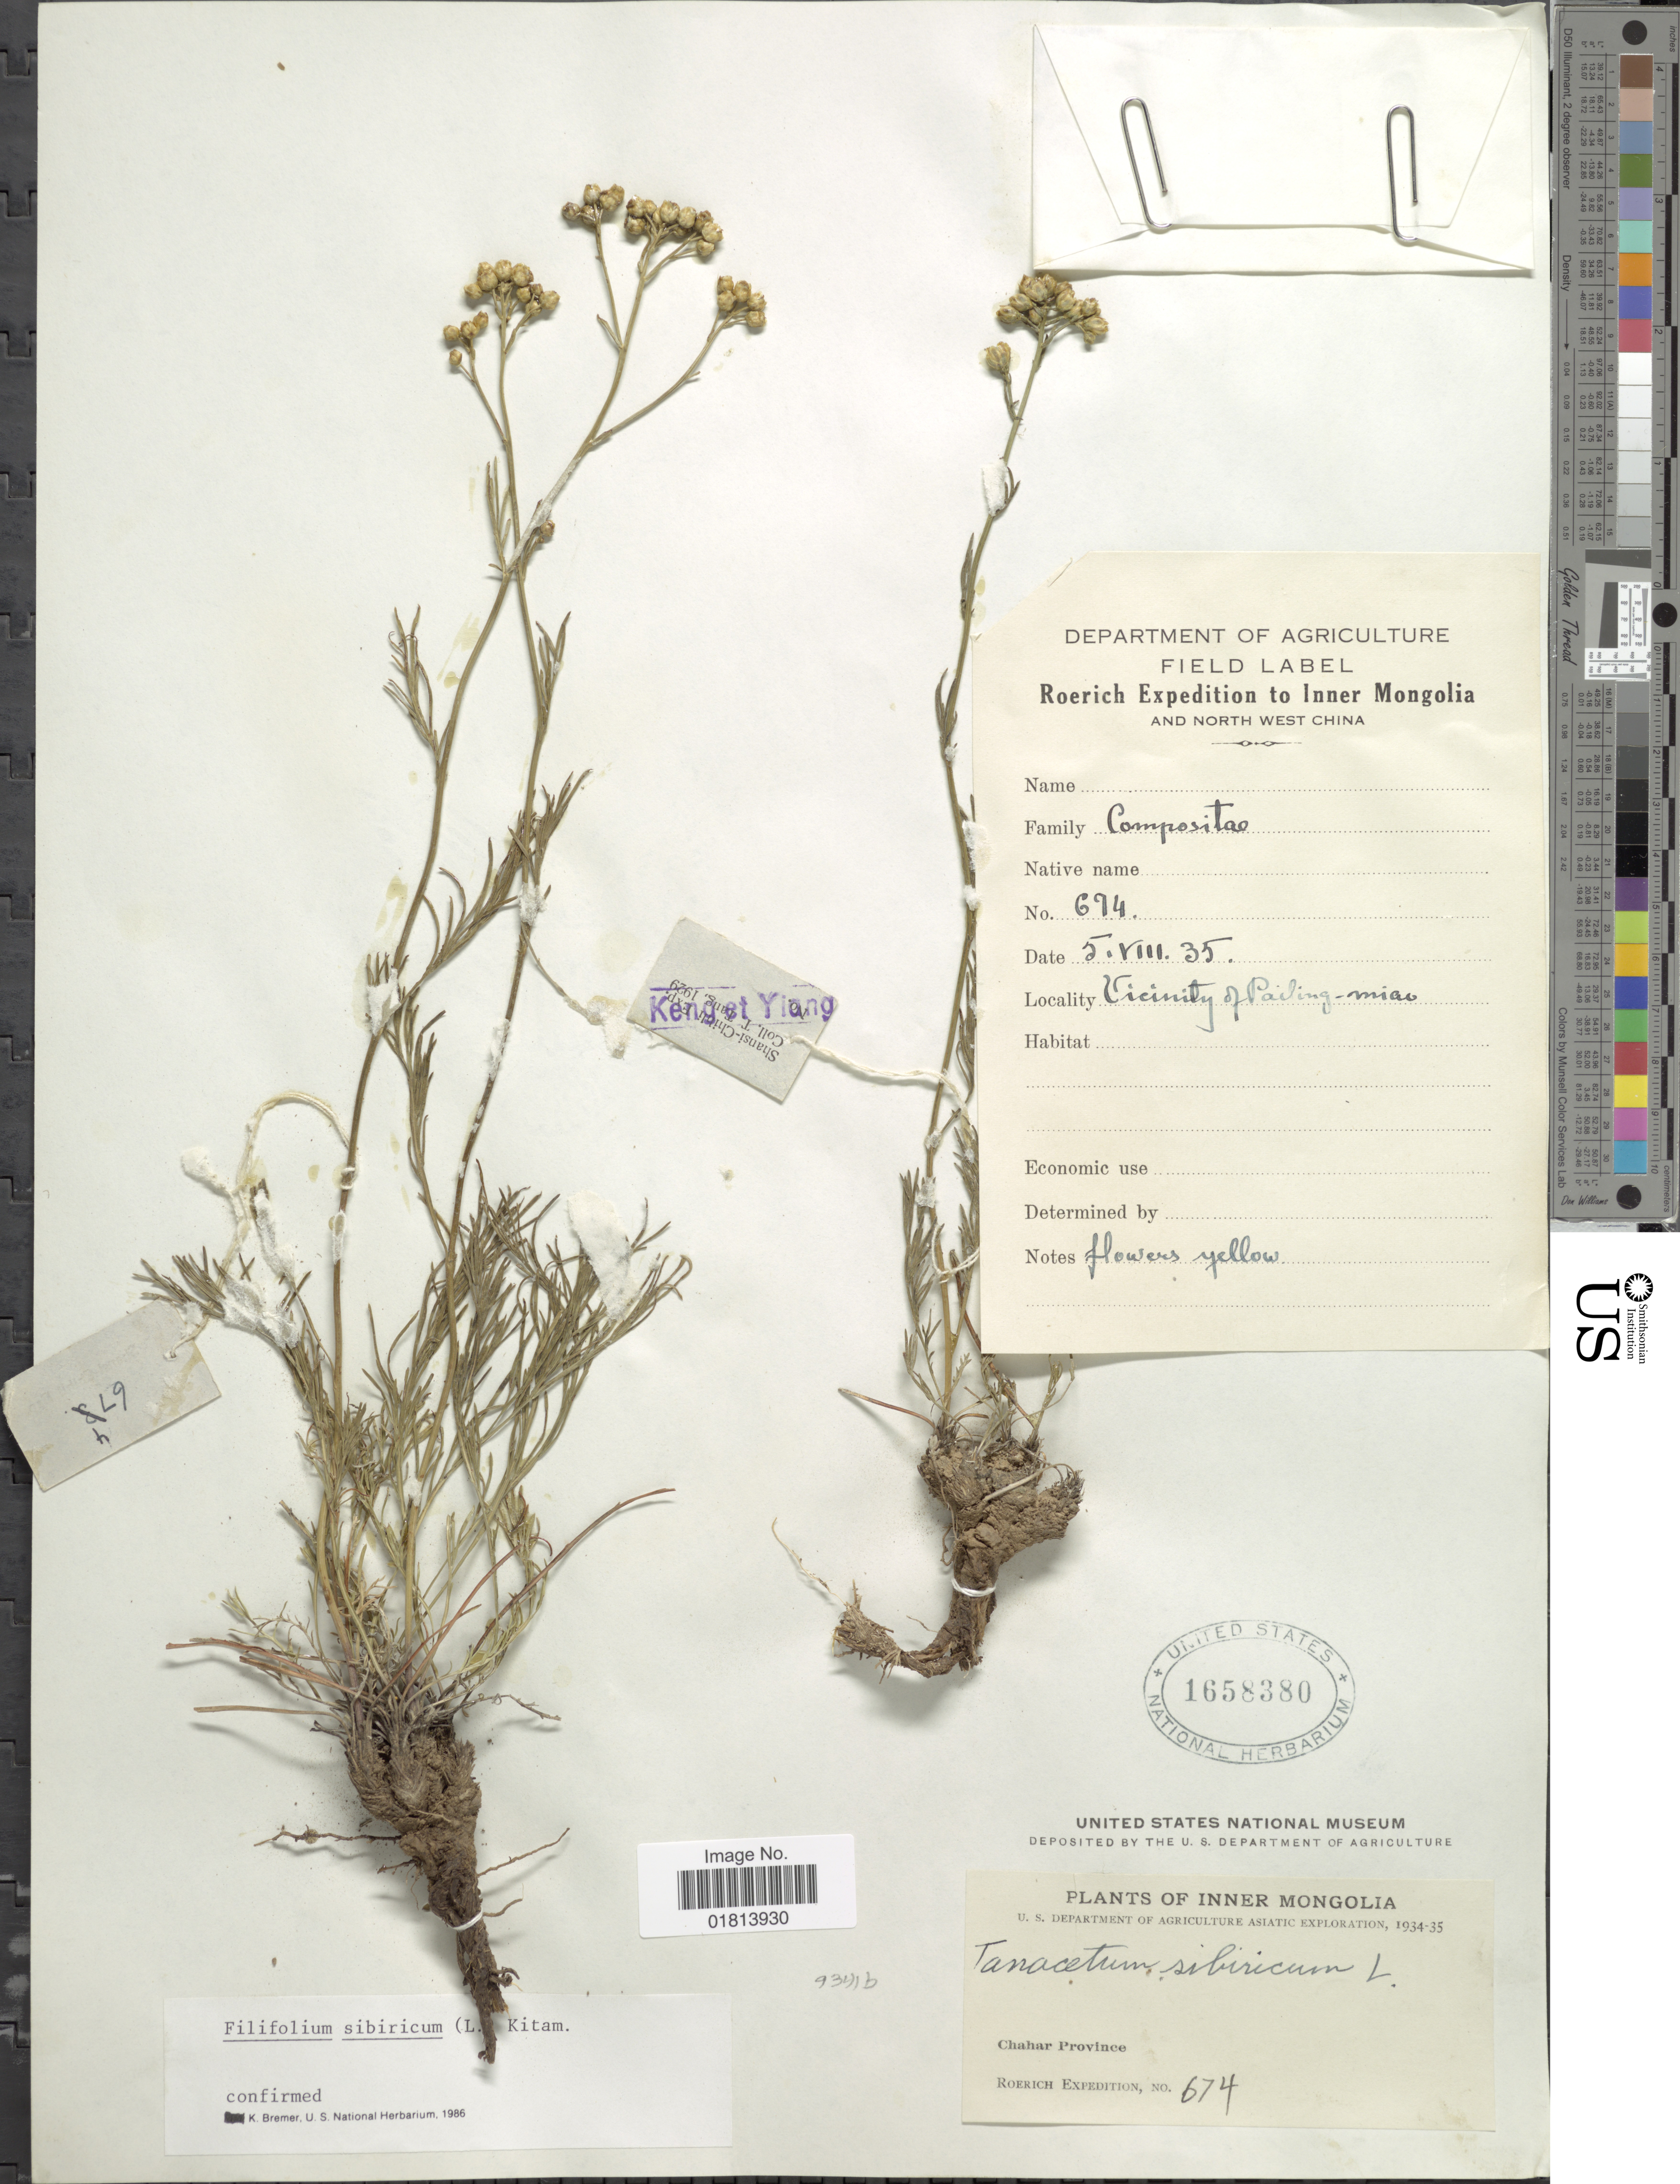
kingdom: Plantae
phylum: Tracheophyta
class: Magnoliopsida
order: Asterales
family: Asteraceae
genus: Filifolium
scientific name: Filifolium sibiricum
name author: (L.) Kitam.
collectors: Roerich Expedition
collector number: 674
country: China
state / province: Nei Monggol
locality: Inner Mongolia and North West China, Chahar Province, Vicinity of Pailing-miao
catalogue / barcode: US 1658380